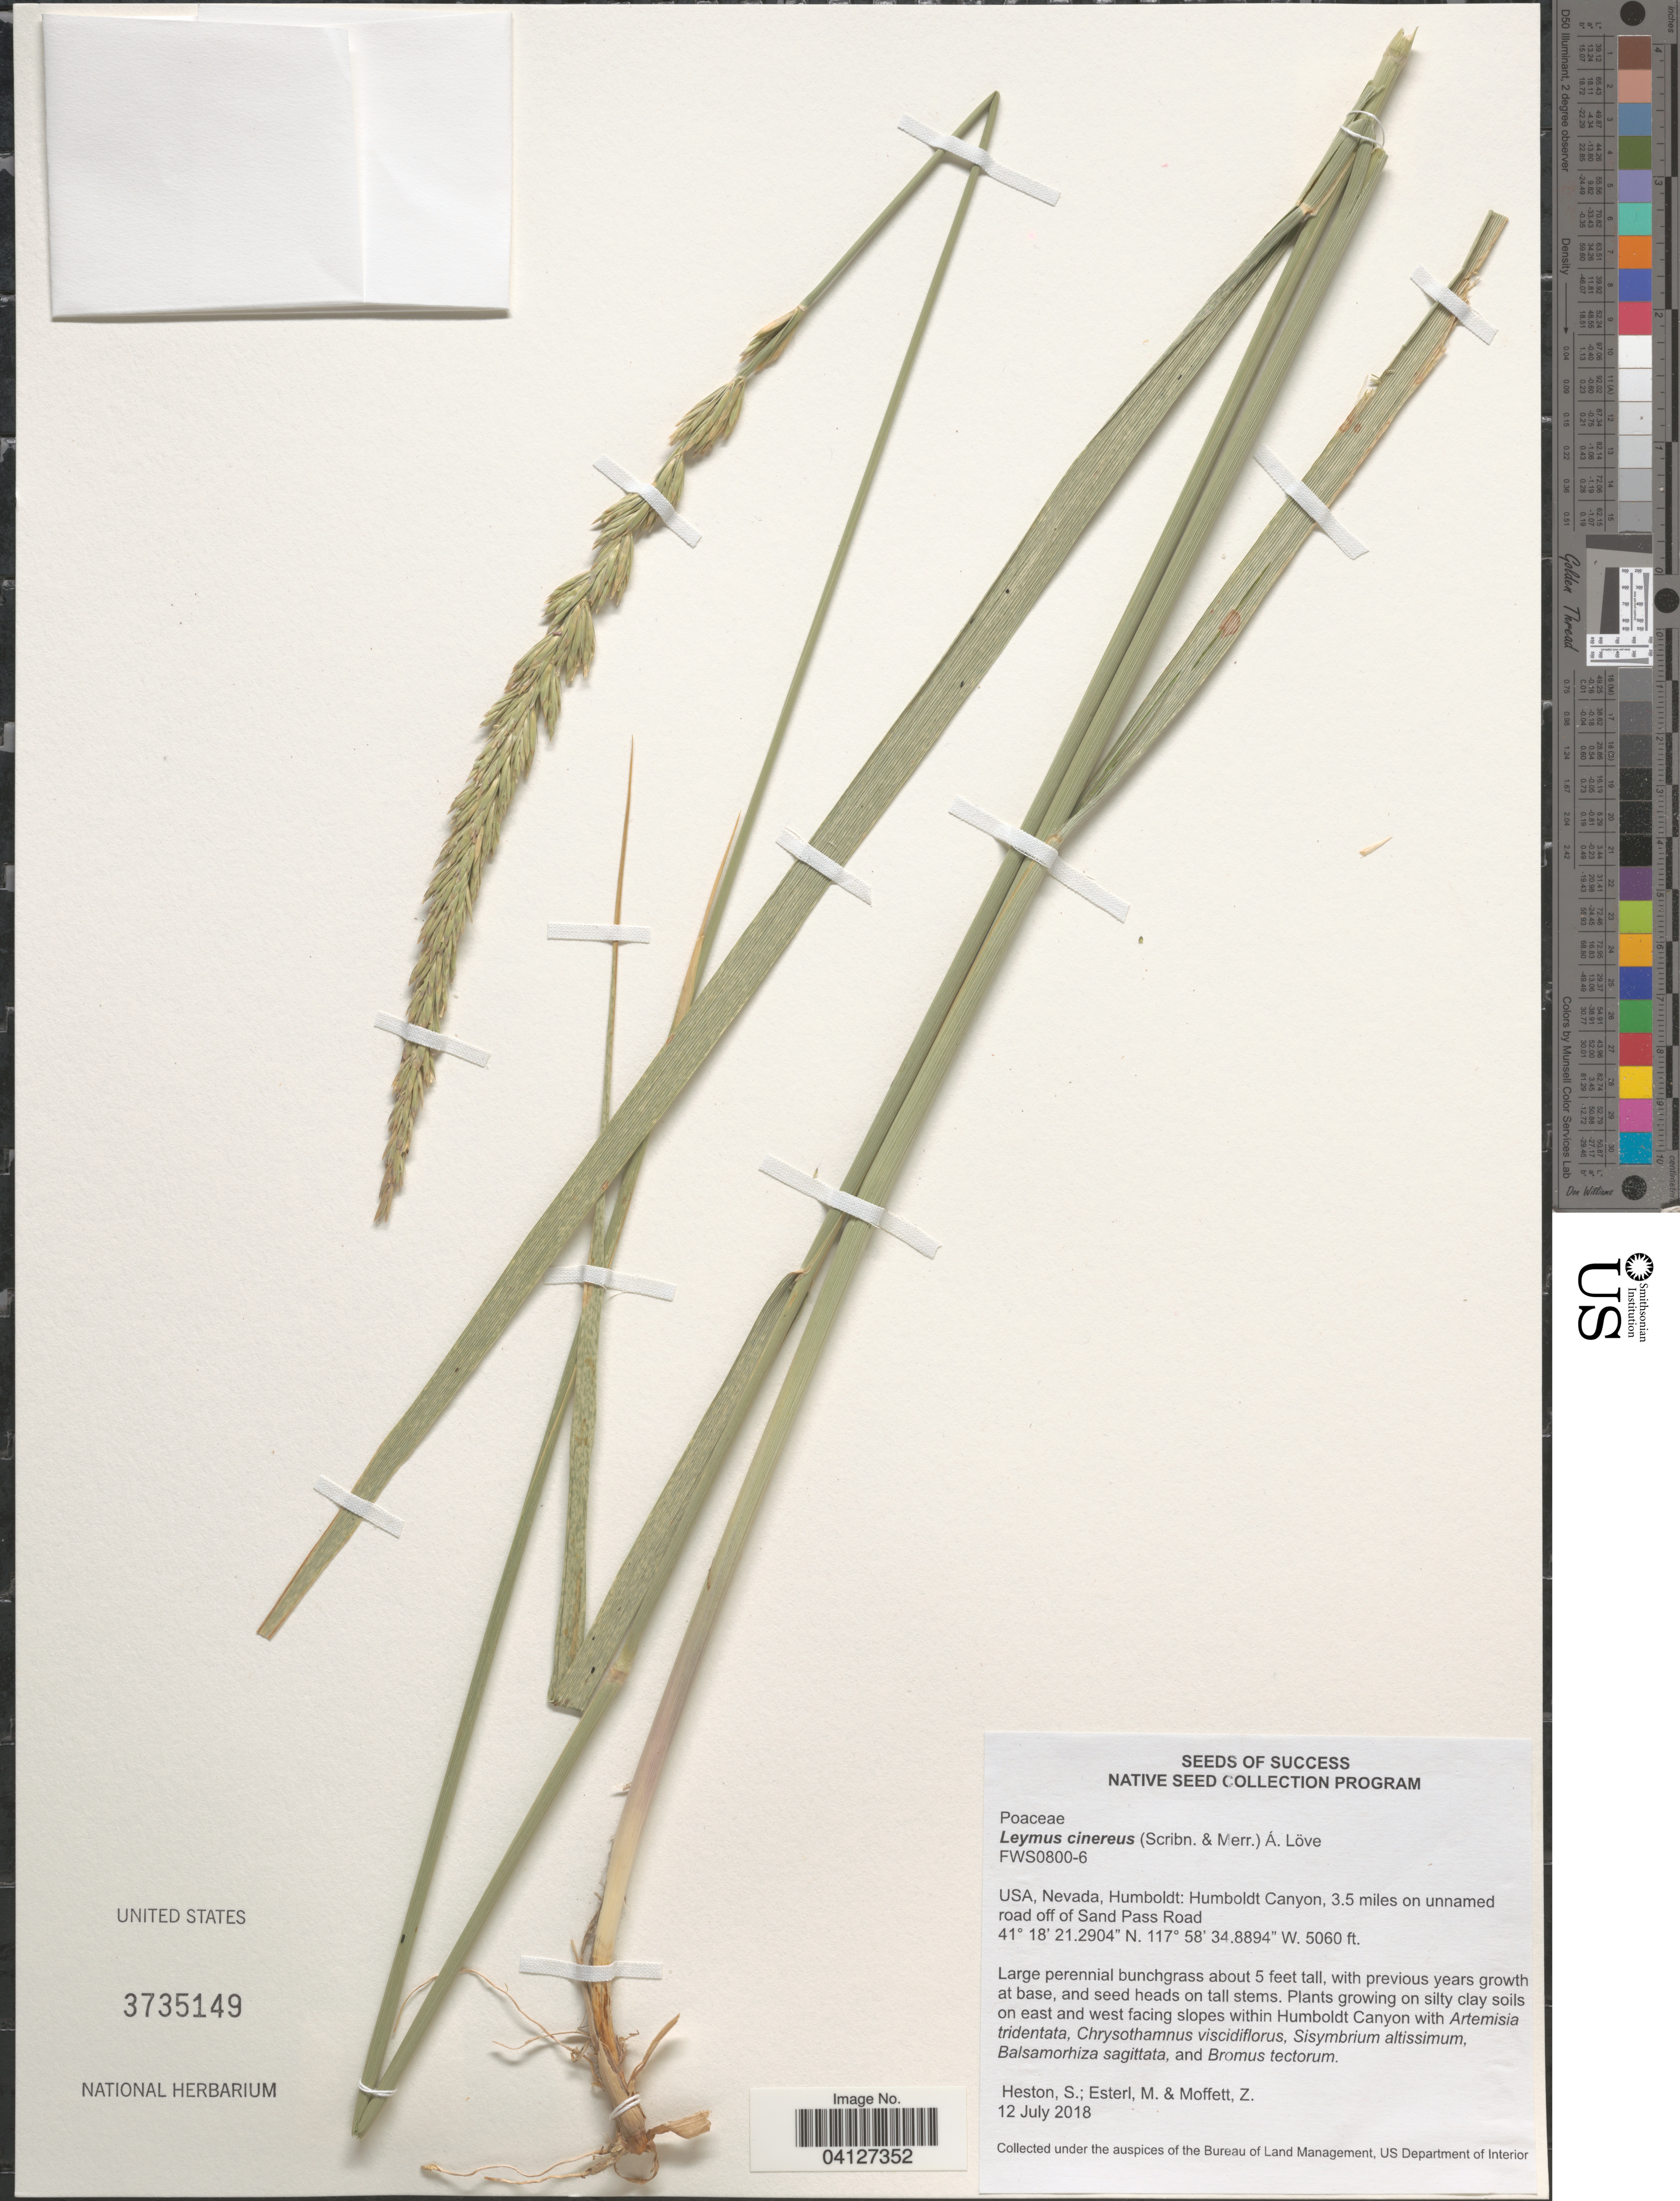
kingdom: Plantae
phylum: Tracheophyta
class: Liliopsida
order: Poales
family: Poaceae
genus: Leymus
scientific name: Leymus cinereus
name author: (Scribn. & Merr.) Á. Löve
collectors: S. Heston, M. Esterl & Z. Moffett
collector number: FWS0800-6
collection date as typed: Transcribed d/m/y: 12/7/2018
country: United States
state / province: Nevada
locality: Humboldt: Humboldt Canyon, 3.5 miles on unnamed road off of Sand Pass Road.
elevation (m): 1542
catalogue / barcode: US 3735149